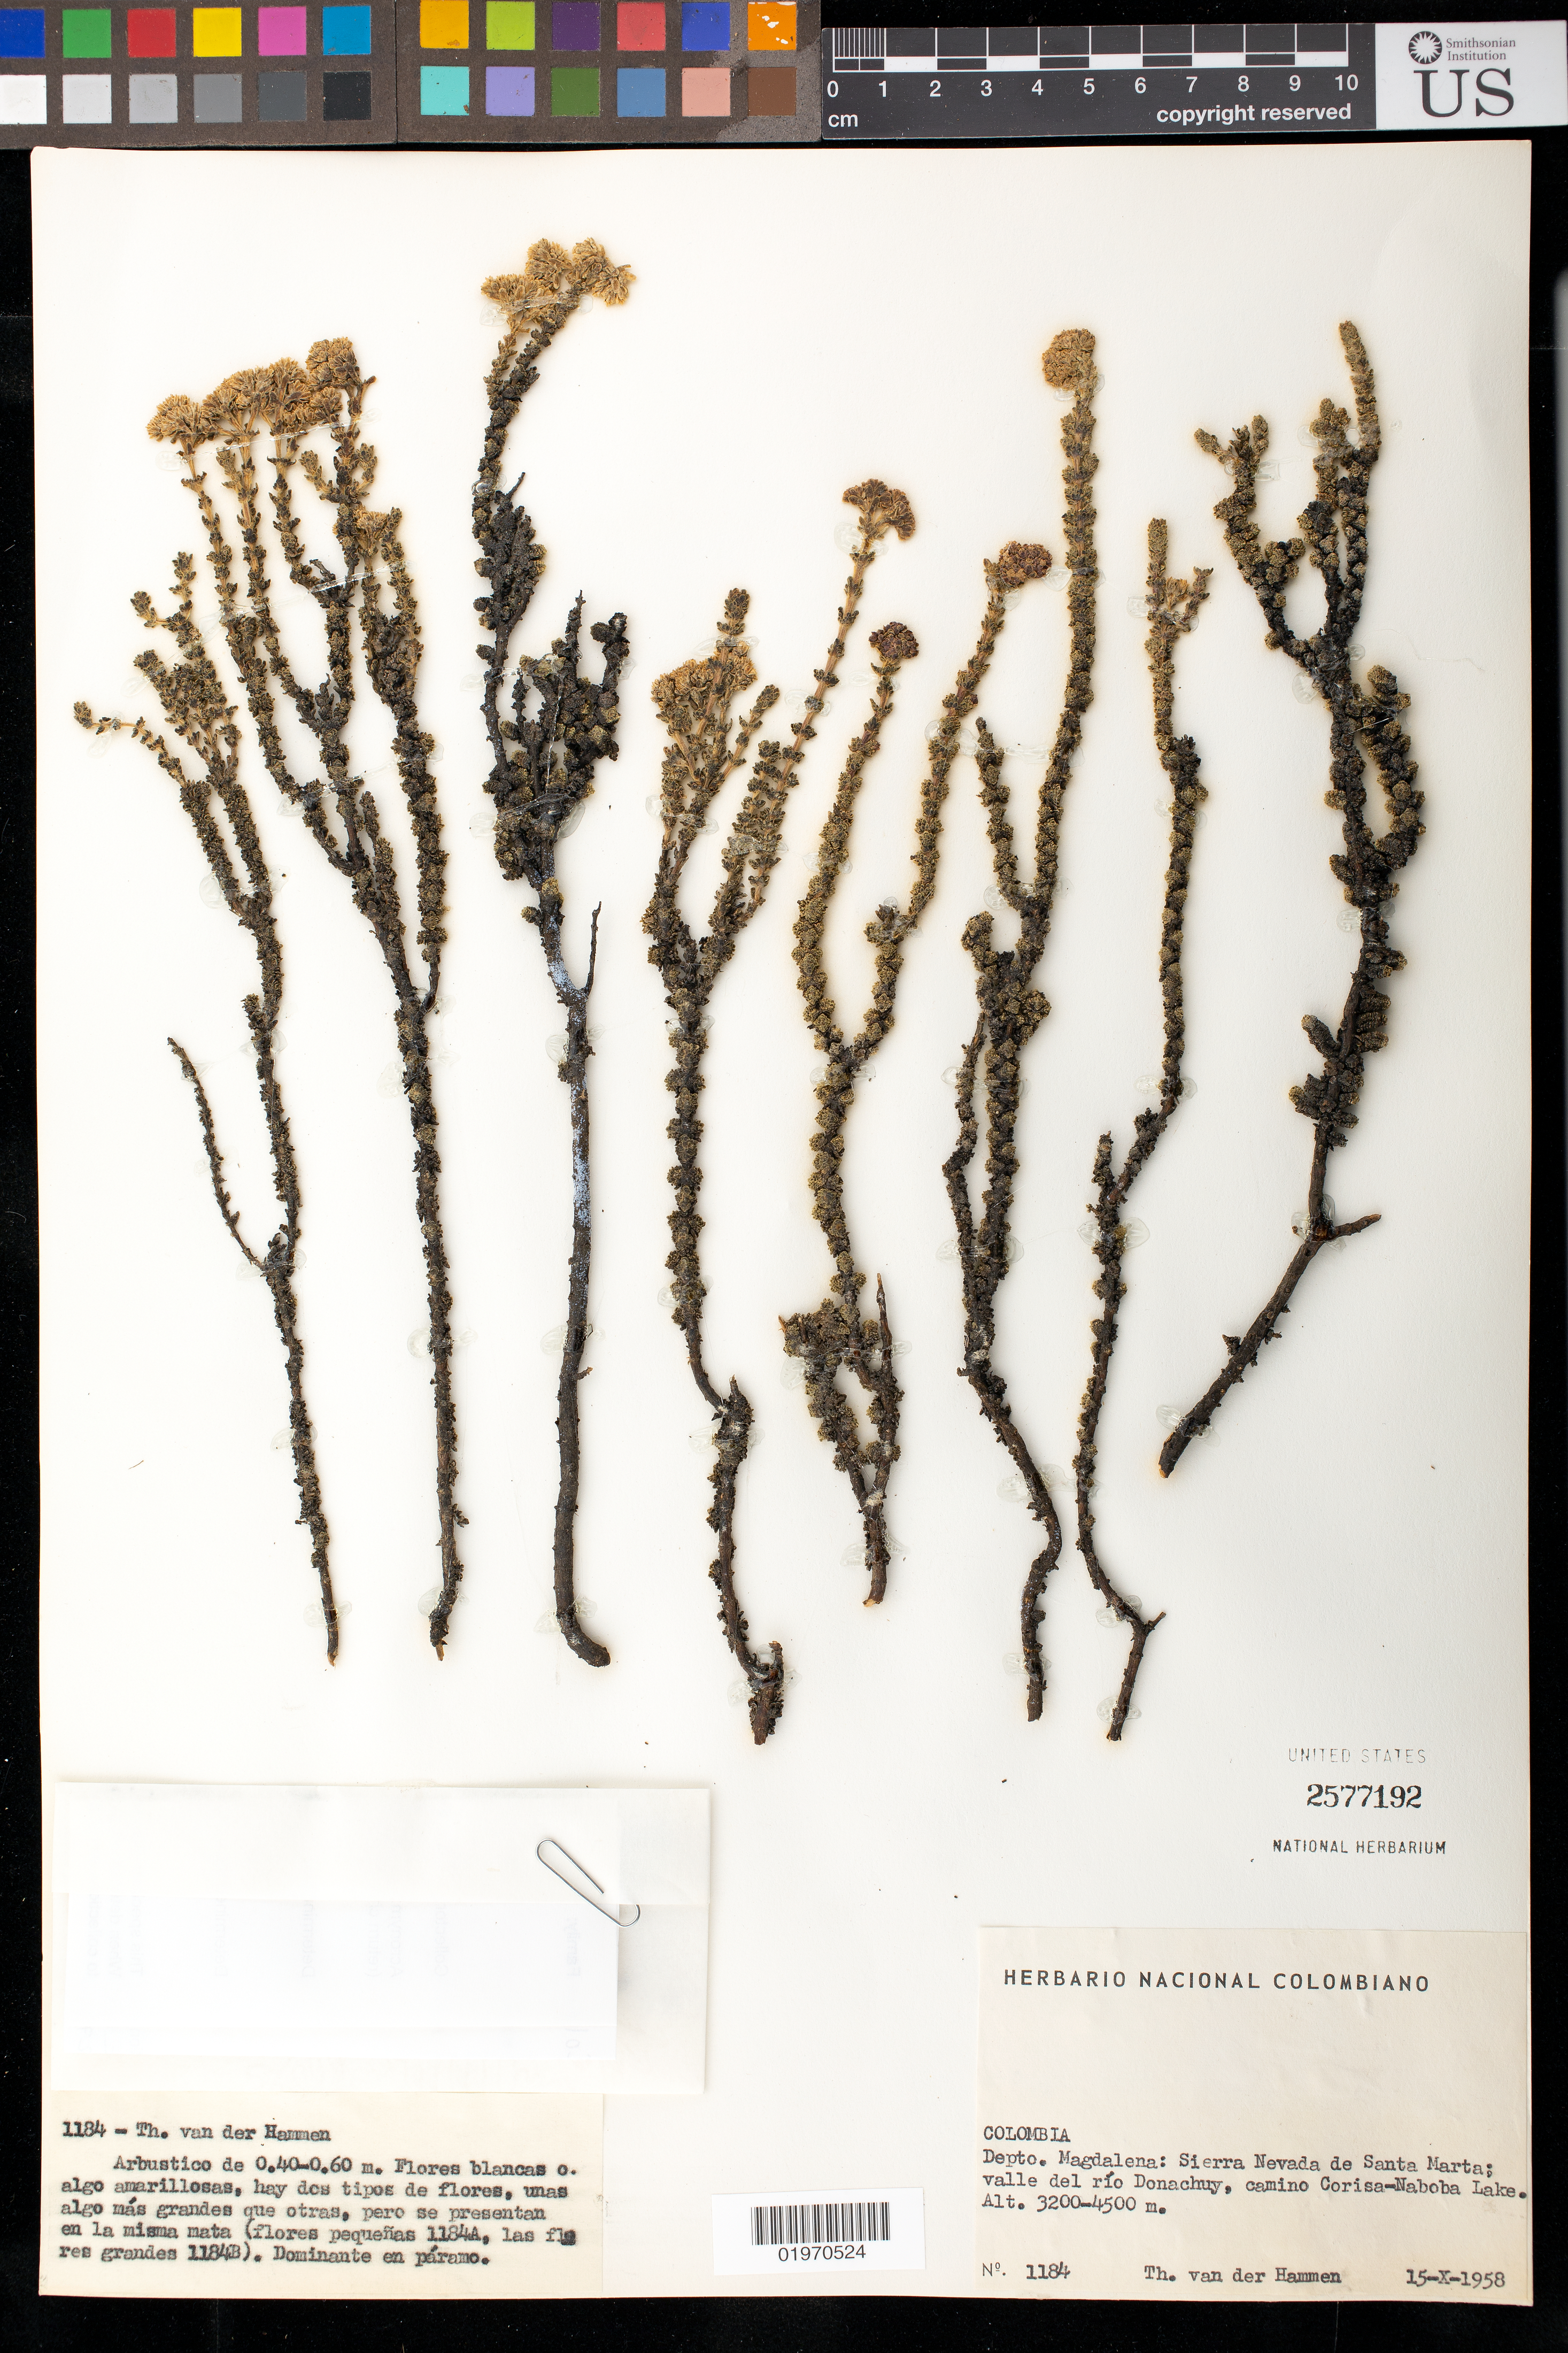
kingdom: Plantae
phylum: Tracheophyta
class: Magnoliopsida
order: Asterales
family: Asteraceae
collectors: T. Hammen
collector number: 1184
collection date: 1958-10-15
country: Colombia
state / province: Magdalena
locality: Sierra Nevada de Santa Marta; valle del río Donachuy, camino Corisa-Nabona Lake.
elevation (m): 3200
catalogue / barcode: US 2577192